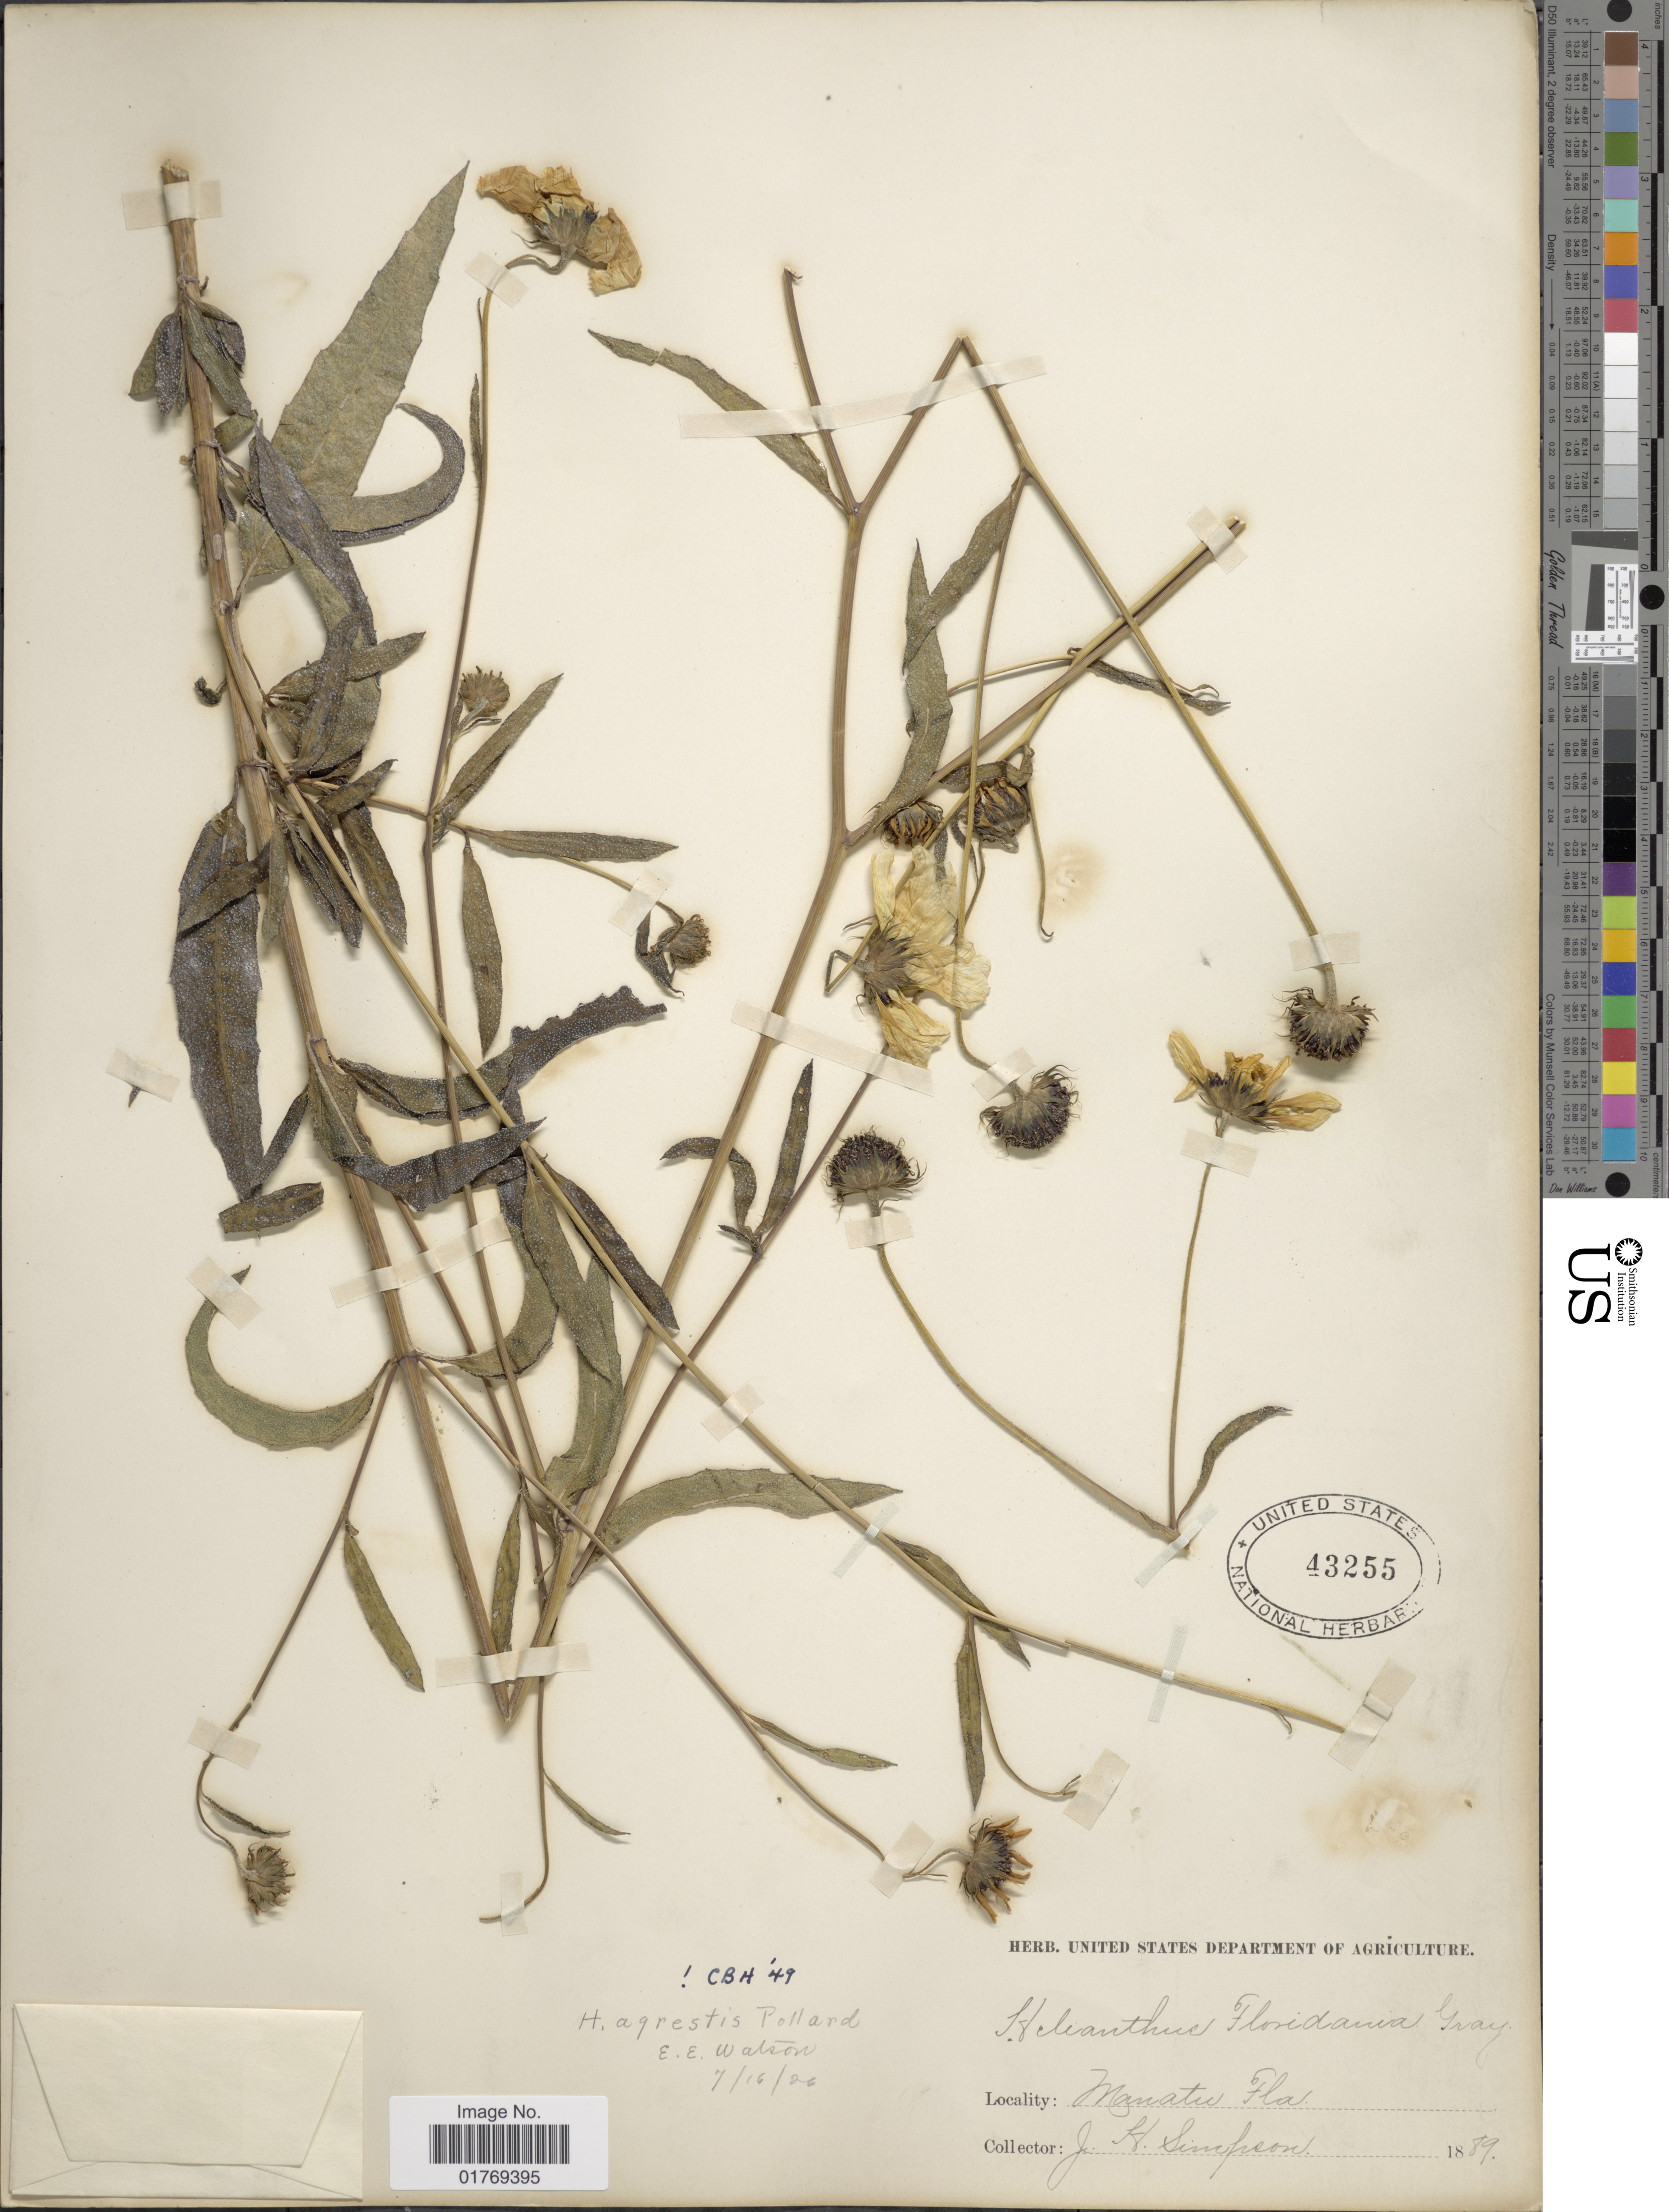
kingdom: Plantae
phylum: Tracheophyta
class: Magnoliopsida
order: Asterales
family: Asteraceae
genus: Helianthus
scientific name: Helianthus agrestis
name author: Pollard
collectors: J. H. Simpson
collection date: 1889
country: United States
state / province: Florida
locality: Manatu, Fla.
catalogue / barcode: US 43255